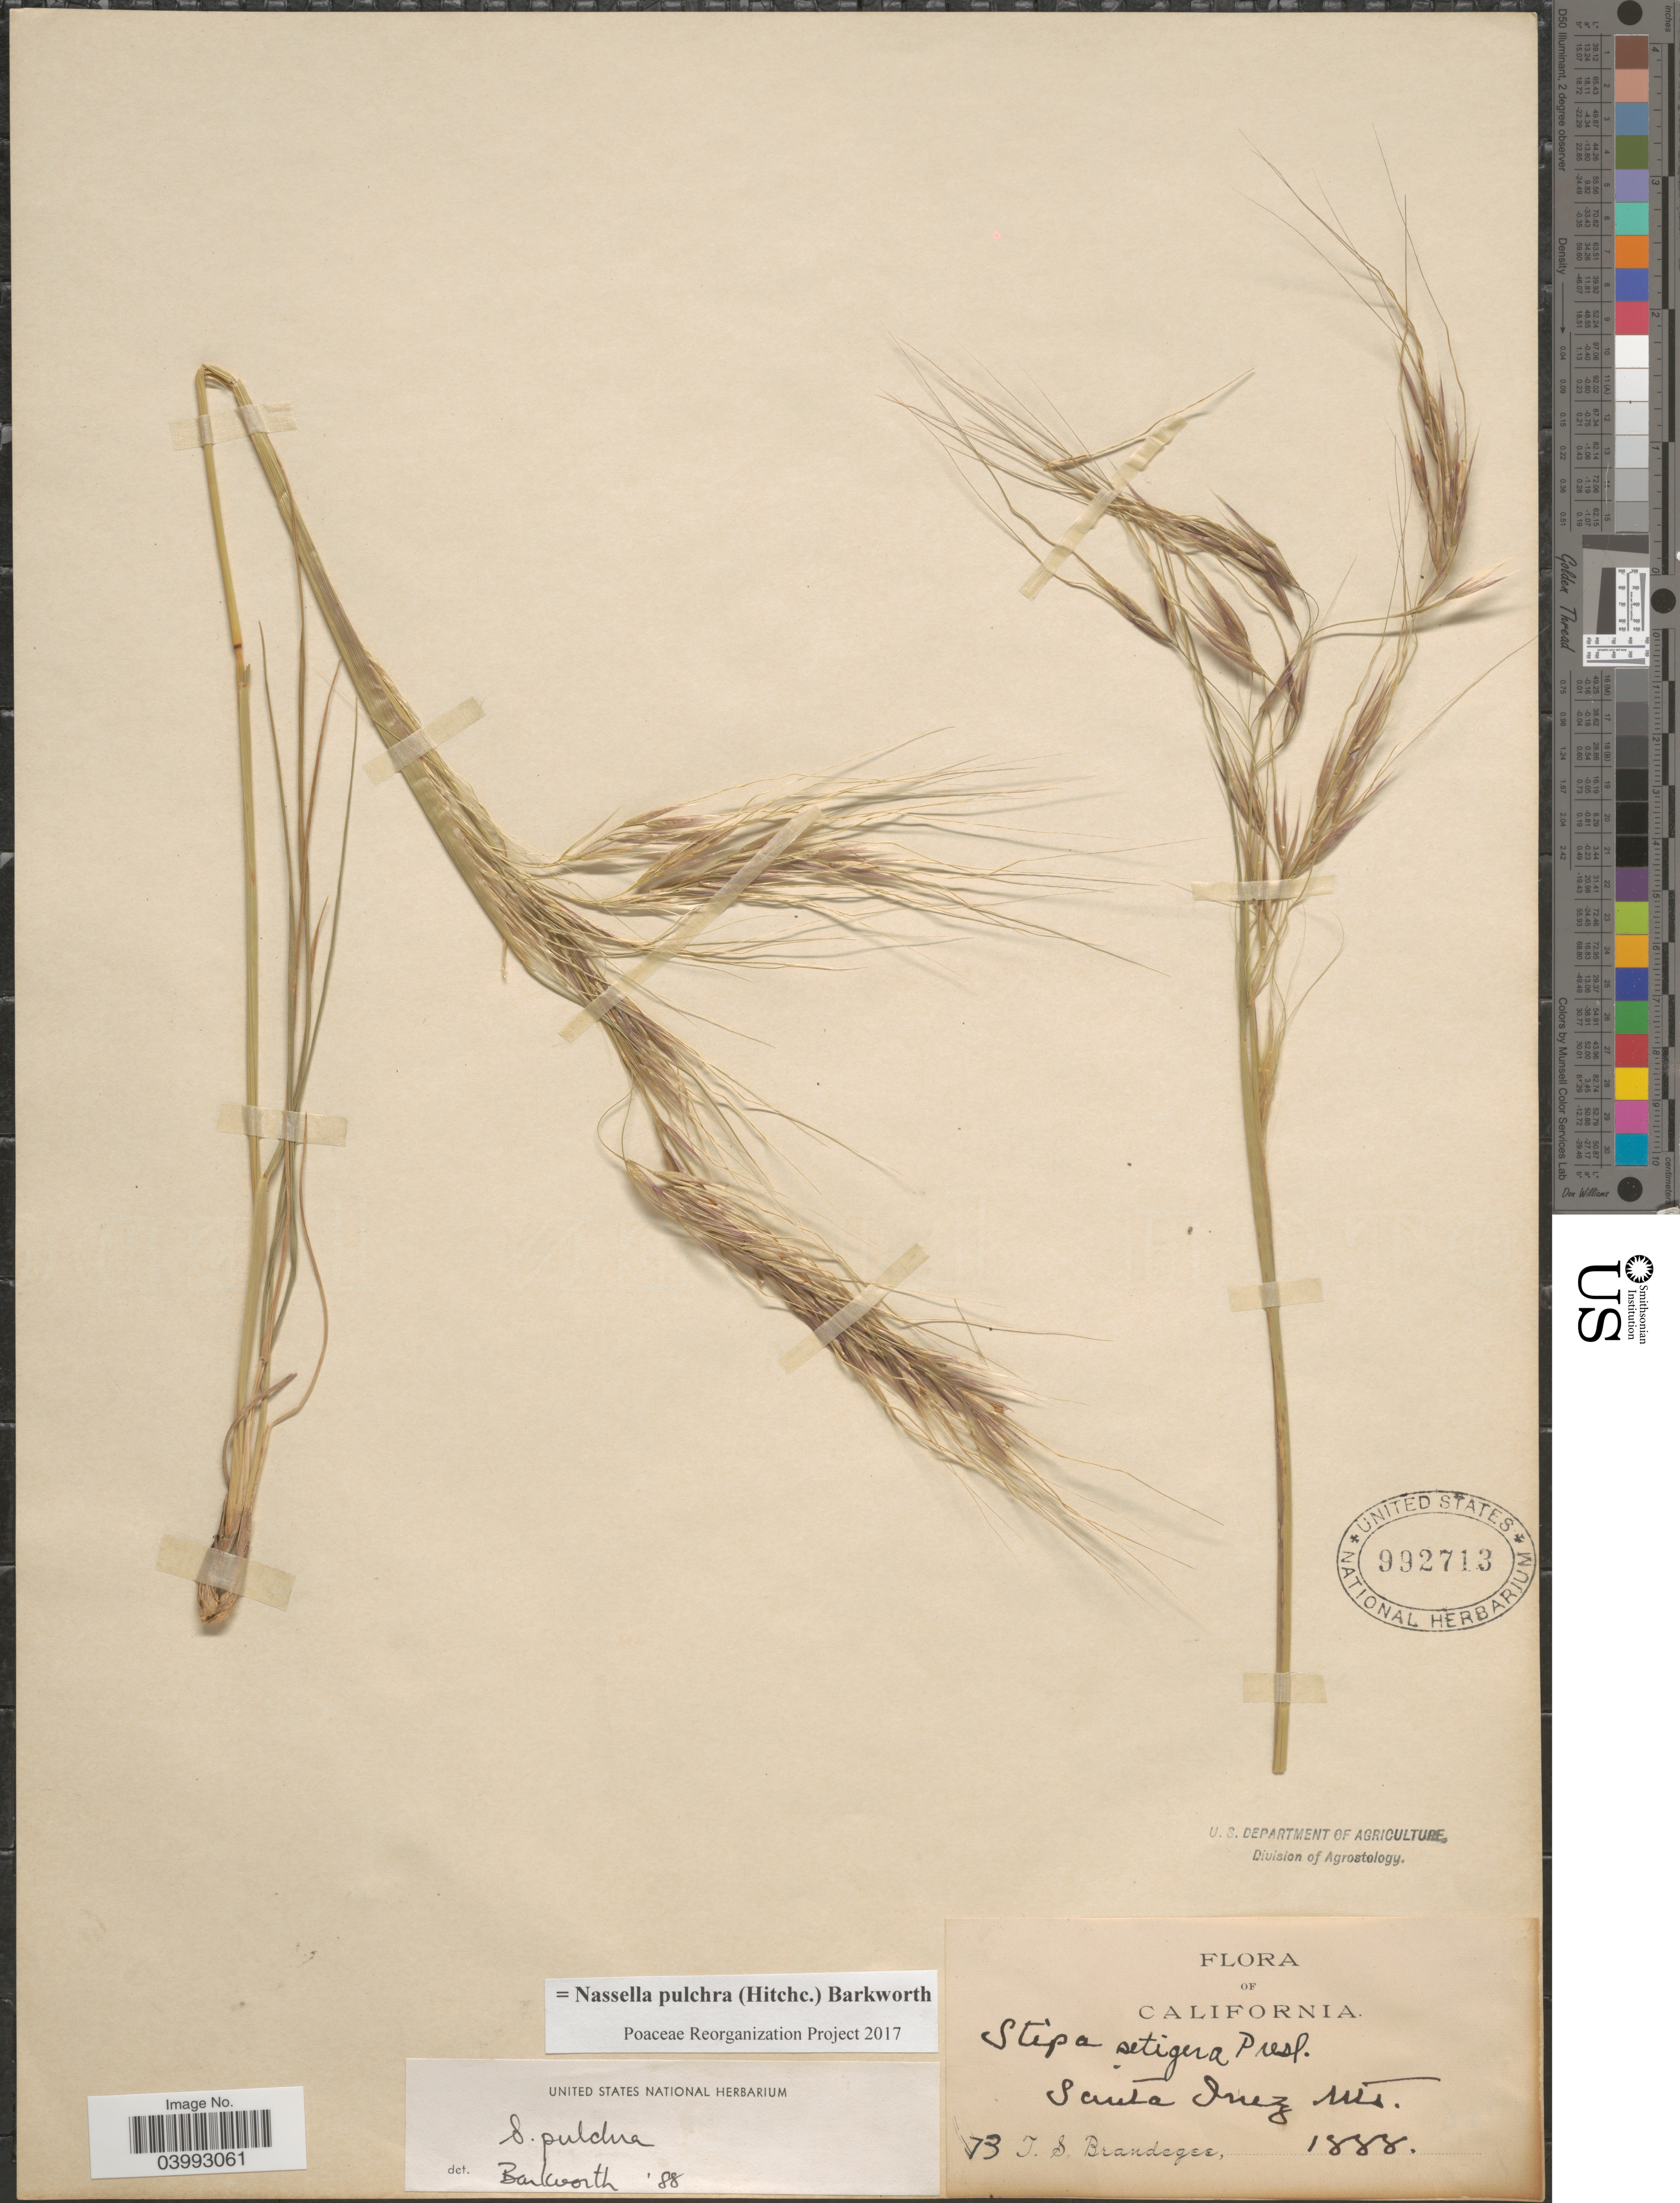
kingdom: Plantae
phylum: Tracheophyta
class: Liliopsida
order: Poales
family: Poaceae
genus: Nassella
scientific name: Nassella pulchra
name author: (Hitchc.) Barkworth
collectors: T. S. Brandegee (herbarium)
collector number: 73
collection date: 1888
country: United States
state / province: California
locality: Santa Cruz Mts.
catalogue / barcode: US 992713